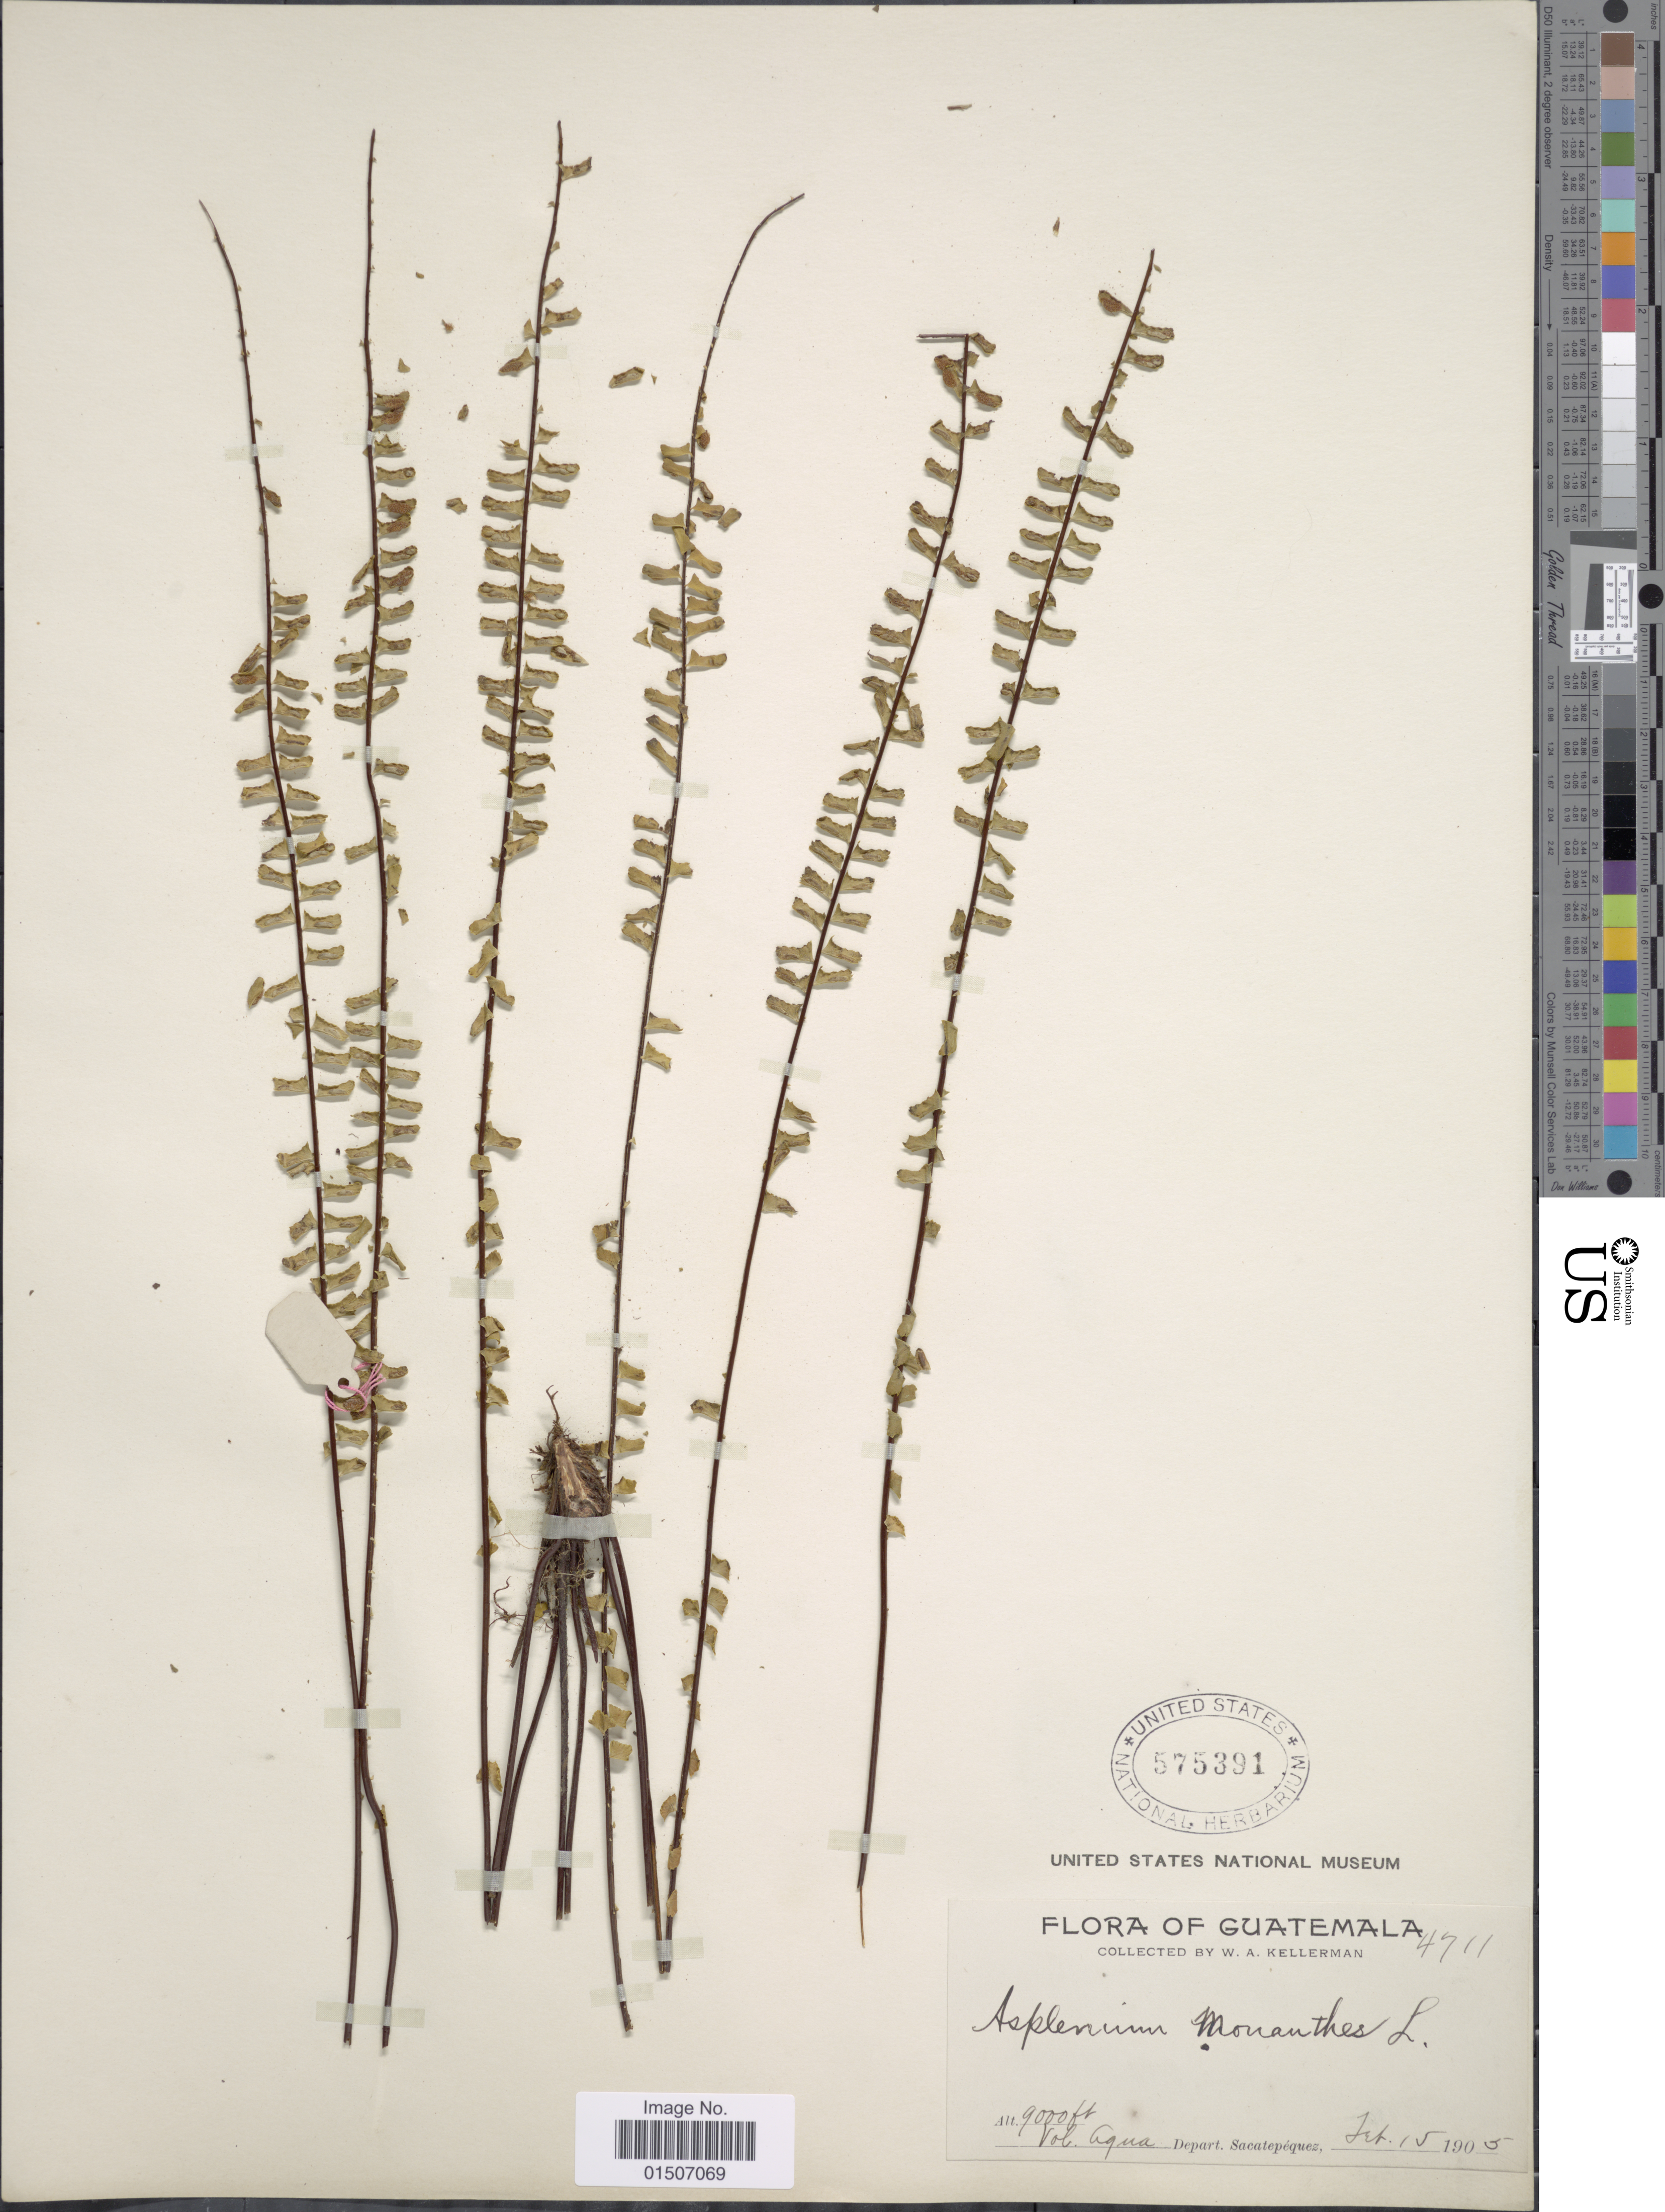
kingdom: Plantae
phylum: Tracheophyta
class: Polypodiopsida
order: Polypodiales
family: Aspleniaceae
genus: Asplenium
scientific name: Asplenium monanthes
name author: L.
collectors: W. Kellerman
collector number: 4711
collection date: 1905-02-15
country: Guatemala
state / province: Sacatepéquez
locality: Vol Agua Depart. Sacatepéquez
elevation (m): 2743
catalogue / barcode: US 575391